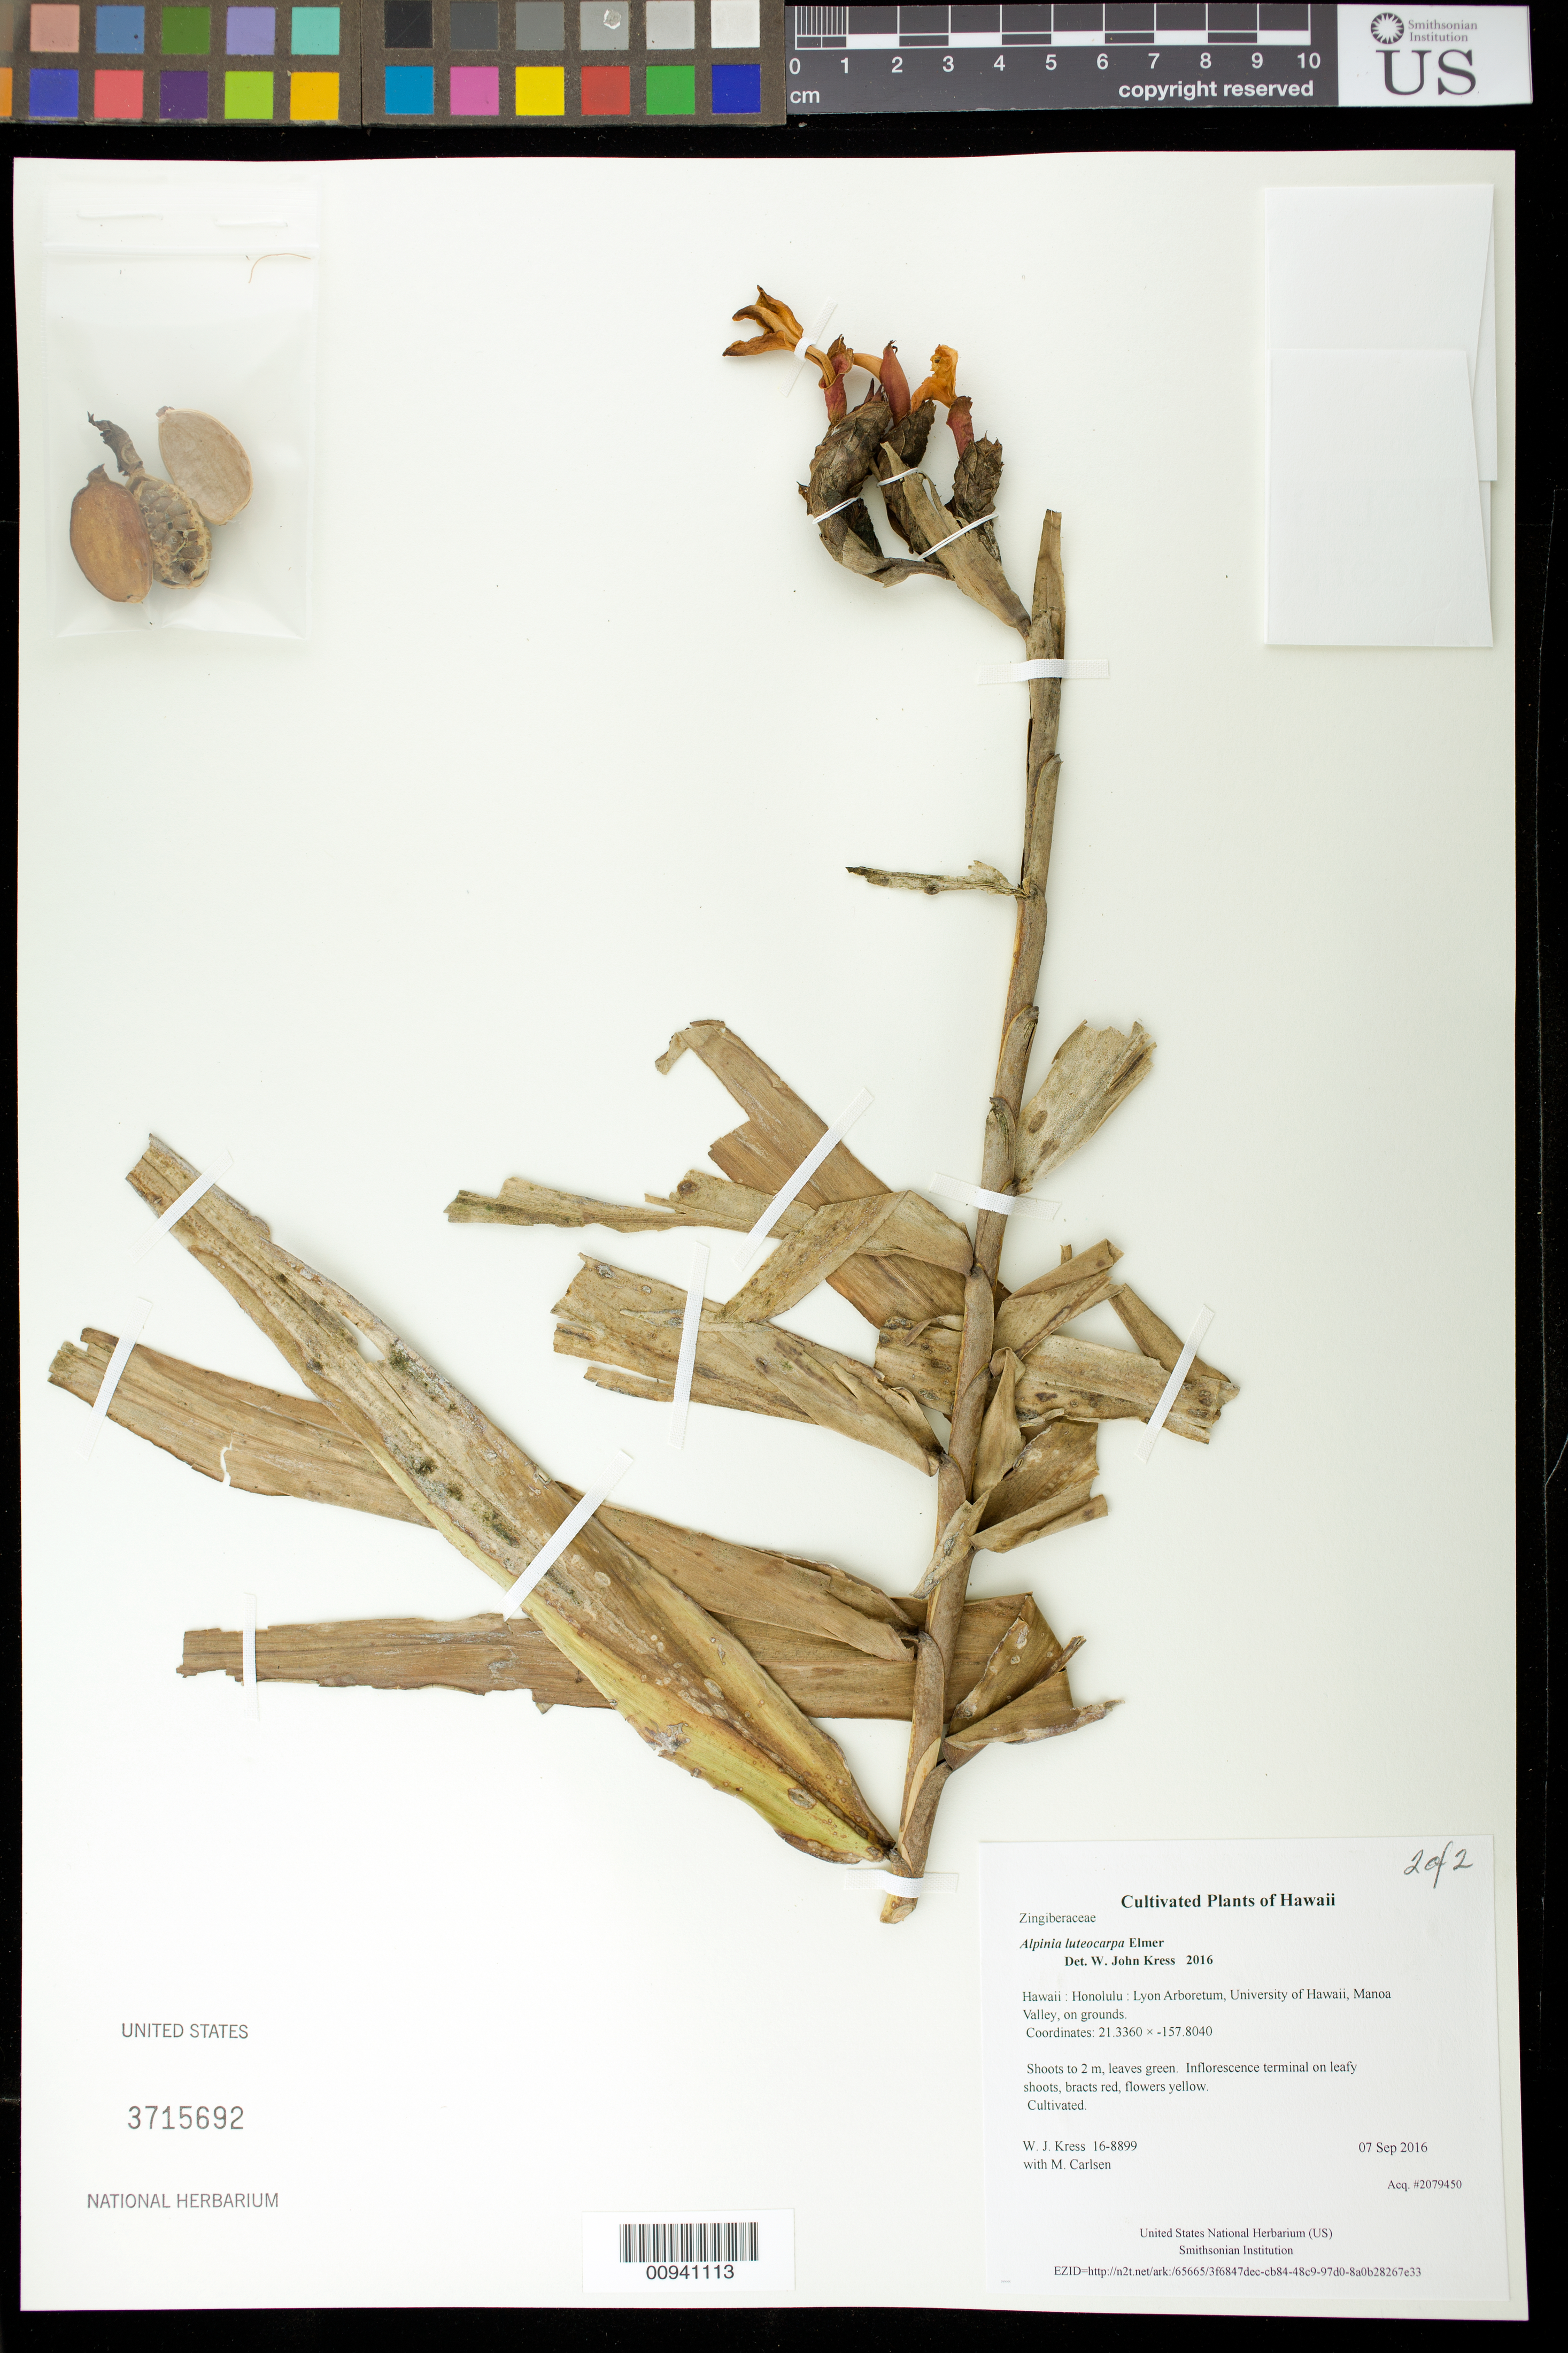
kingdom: Plantae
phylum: Tracheophyta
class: Liliopsida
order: Zingiberales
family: Zingiberaceae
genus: Alpinia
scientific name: Alpinia luteocarpa Elmer, nom. inval.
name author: Elmer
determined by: Kress, W. J., (US), Smithsonian Institution - National Museum of Natural History (UNITED STATES)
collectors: W. J. Kress & M. M. Carlsen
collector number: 16-8899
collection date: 2016-09-07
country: United States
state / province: Hawaii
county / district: Honolulu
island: Oahu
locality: Lyon Arboretum, University of Hawaii, Manoa Valley, on grounds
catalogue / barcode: US 3715692